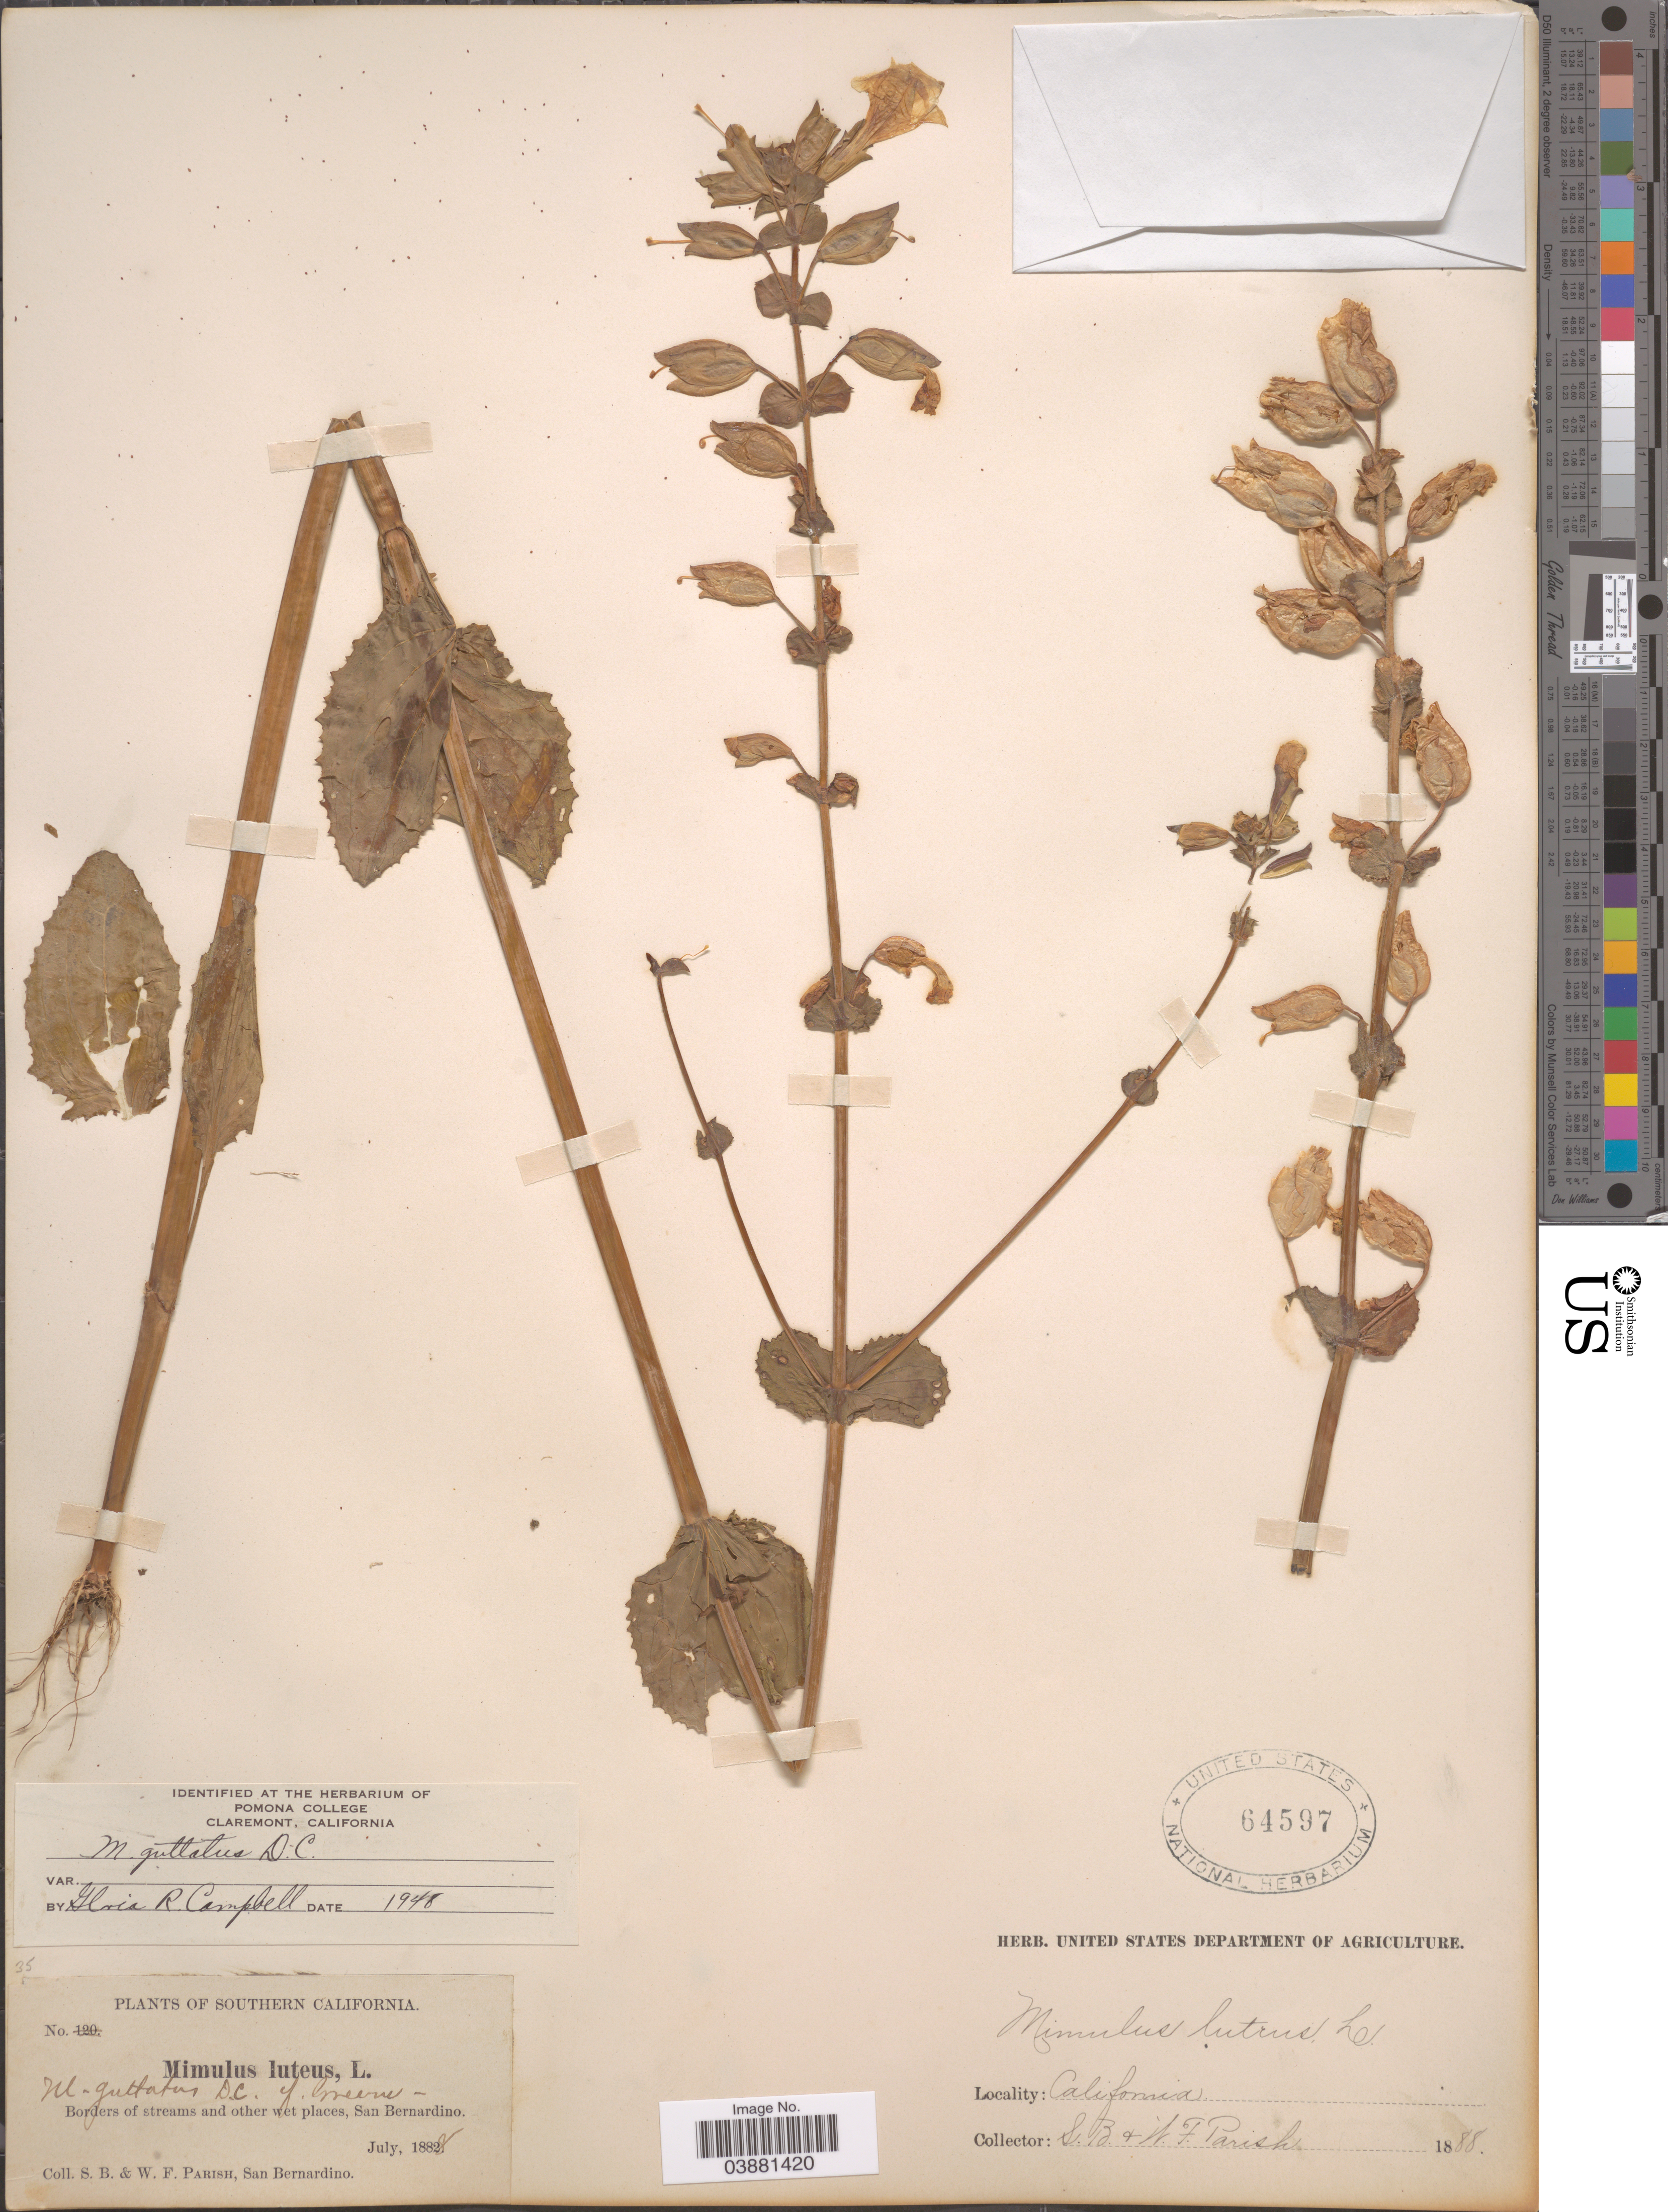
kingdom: Plantae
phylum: Tracheophyta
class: Magnoliopsida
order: Lamiales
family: Phrymaceae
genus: Mimulus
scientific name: Mimulus guttatus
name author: DC.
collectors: S. B. Parish & W. F. Parish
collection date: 1888-07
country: United States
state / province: California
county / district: San Bernardino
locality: Southern California. Borders of streams and other wet places, San Bernardino.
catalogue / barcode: US 64597